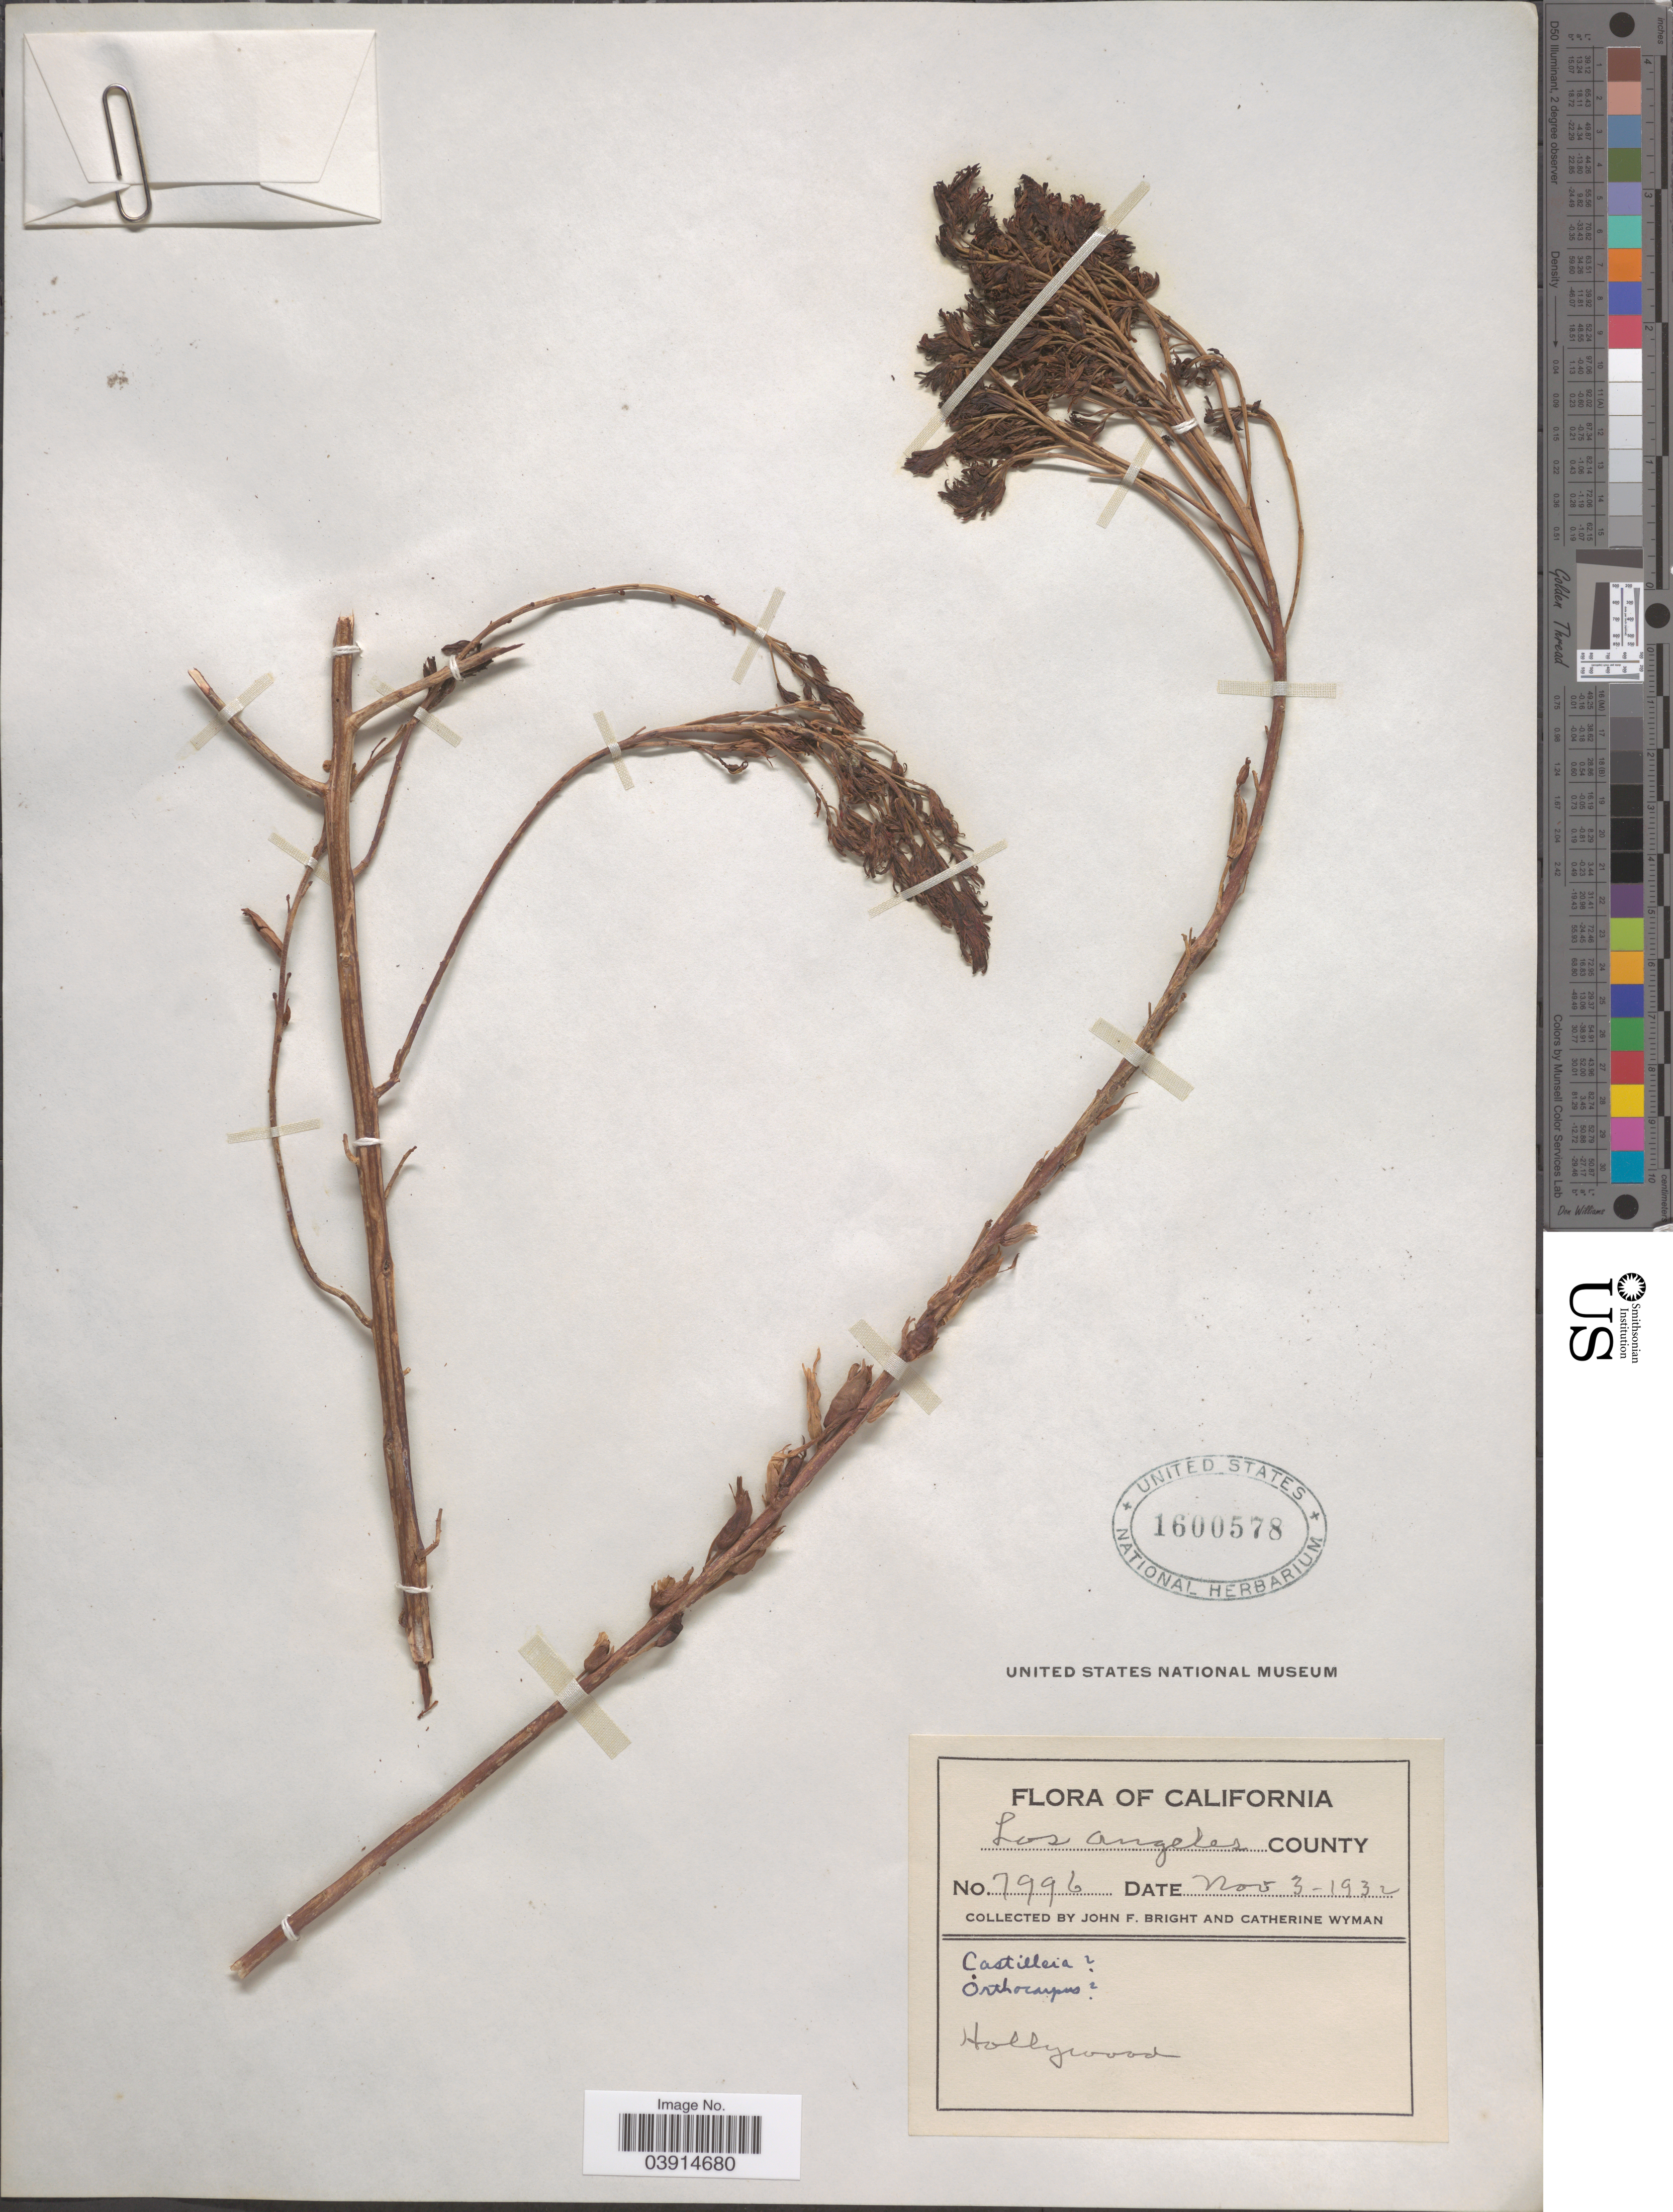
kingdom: Plantae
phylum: Tracheophyta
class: Magnoliopsida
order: Lamiales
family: Orobanchaceae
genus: Castilleja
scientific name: Castilleja sp.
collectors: J. Bright & C. Wyman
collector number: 7996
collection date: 1932-11-03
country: United States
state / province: California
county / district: Los Angeles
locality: Los Angeles County. Hollywood.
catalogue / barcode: US 1600578